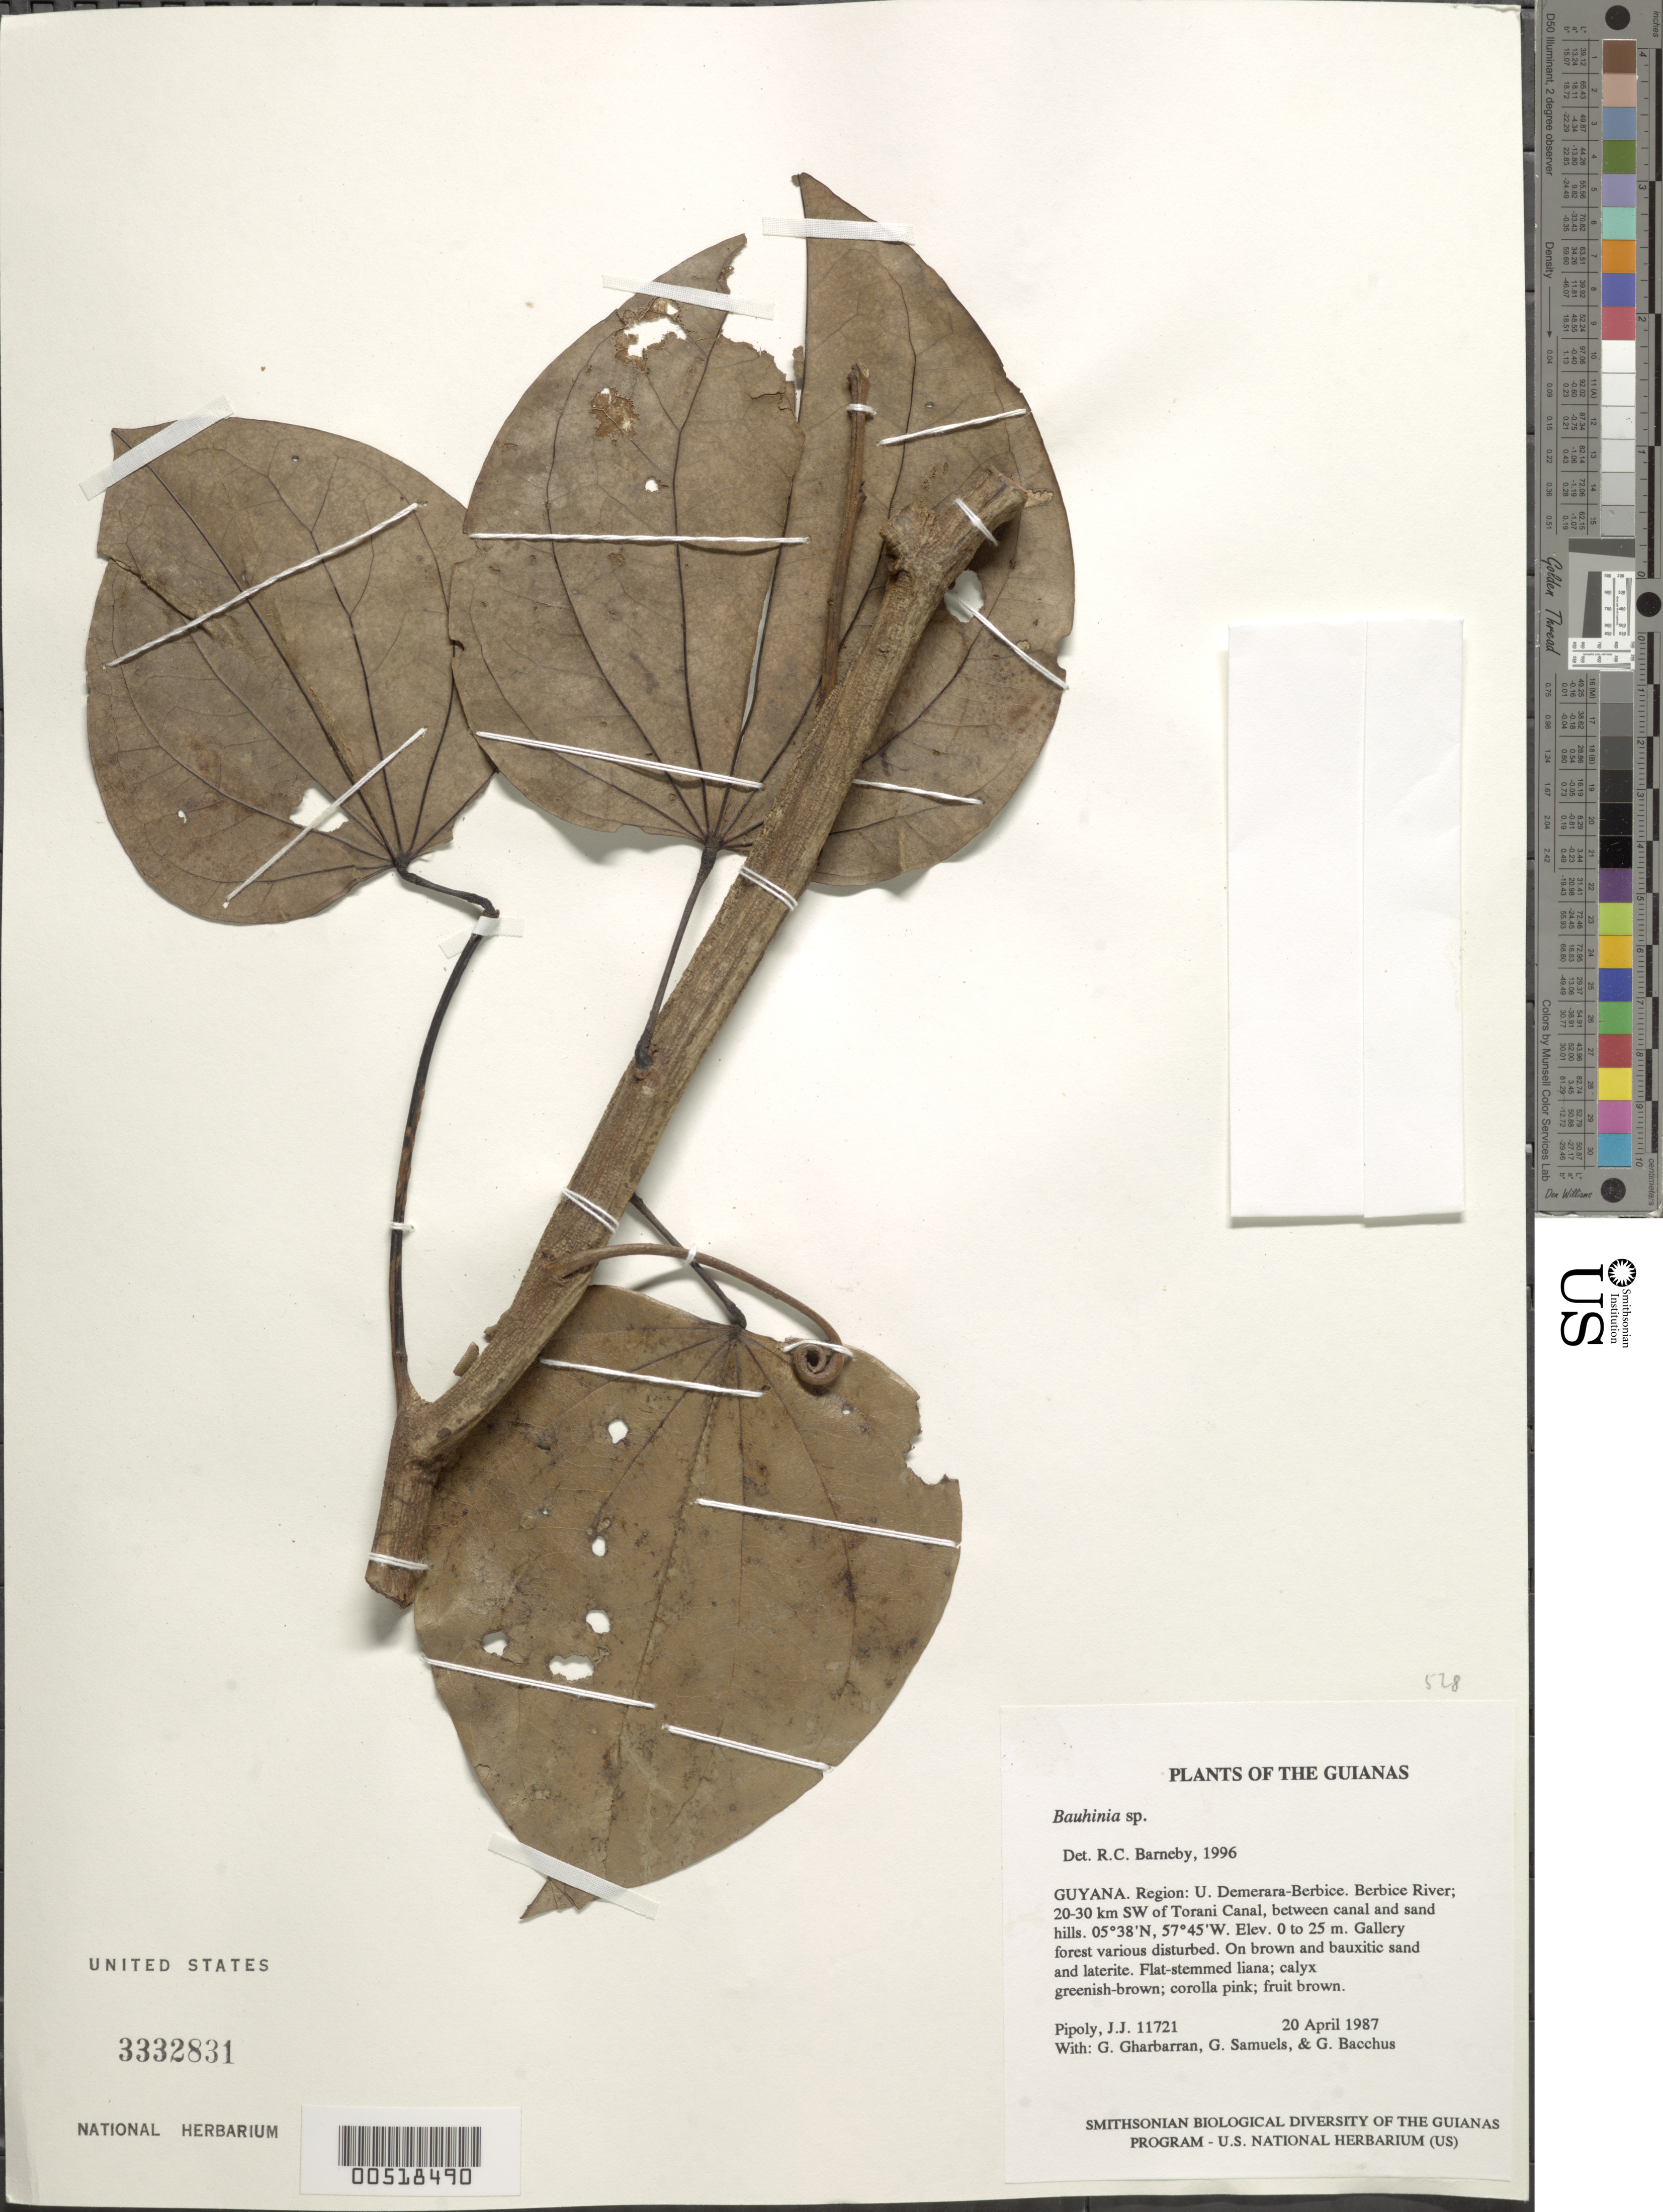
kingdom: Plantae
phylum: Tracheophyta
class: Magnoliopsida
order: Fabales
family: Fabaceae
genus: Bauhinia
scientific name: Bauhinia sp.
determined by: Barneby, Rupert C., (NY)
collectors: J. J. Pipoly, G. Gharbarran, G. Samuels & G. Bacchus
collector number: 11721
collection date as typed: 20 April 1987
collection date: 1987-04-20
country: Guyana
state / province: U. Demerara-Berbice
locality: Berbice River; 20-30 km SW of Torani Canal, between canal and sand hills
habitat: Gallery forest various disturbed. On brown and bauxitic sand and laterite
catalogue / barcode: US 3332831